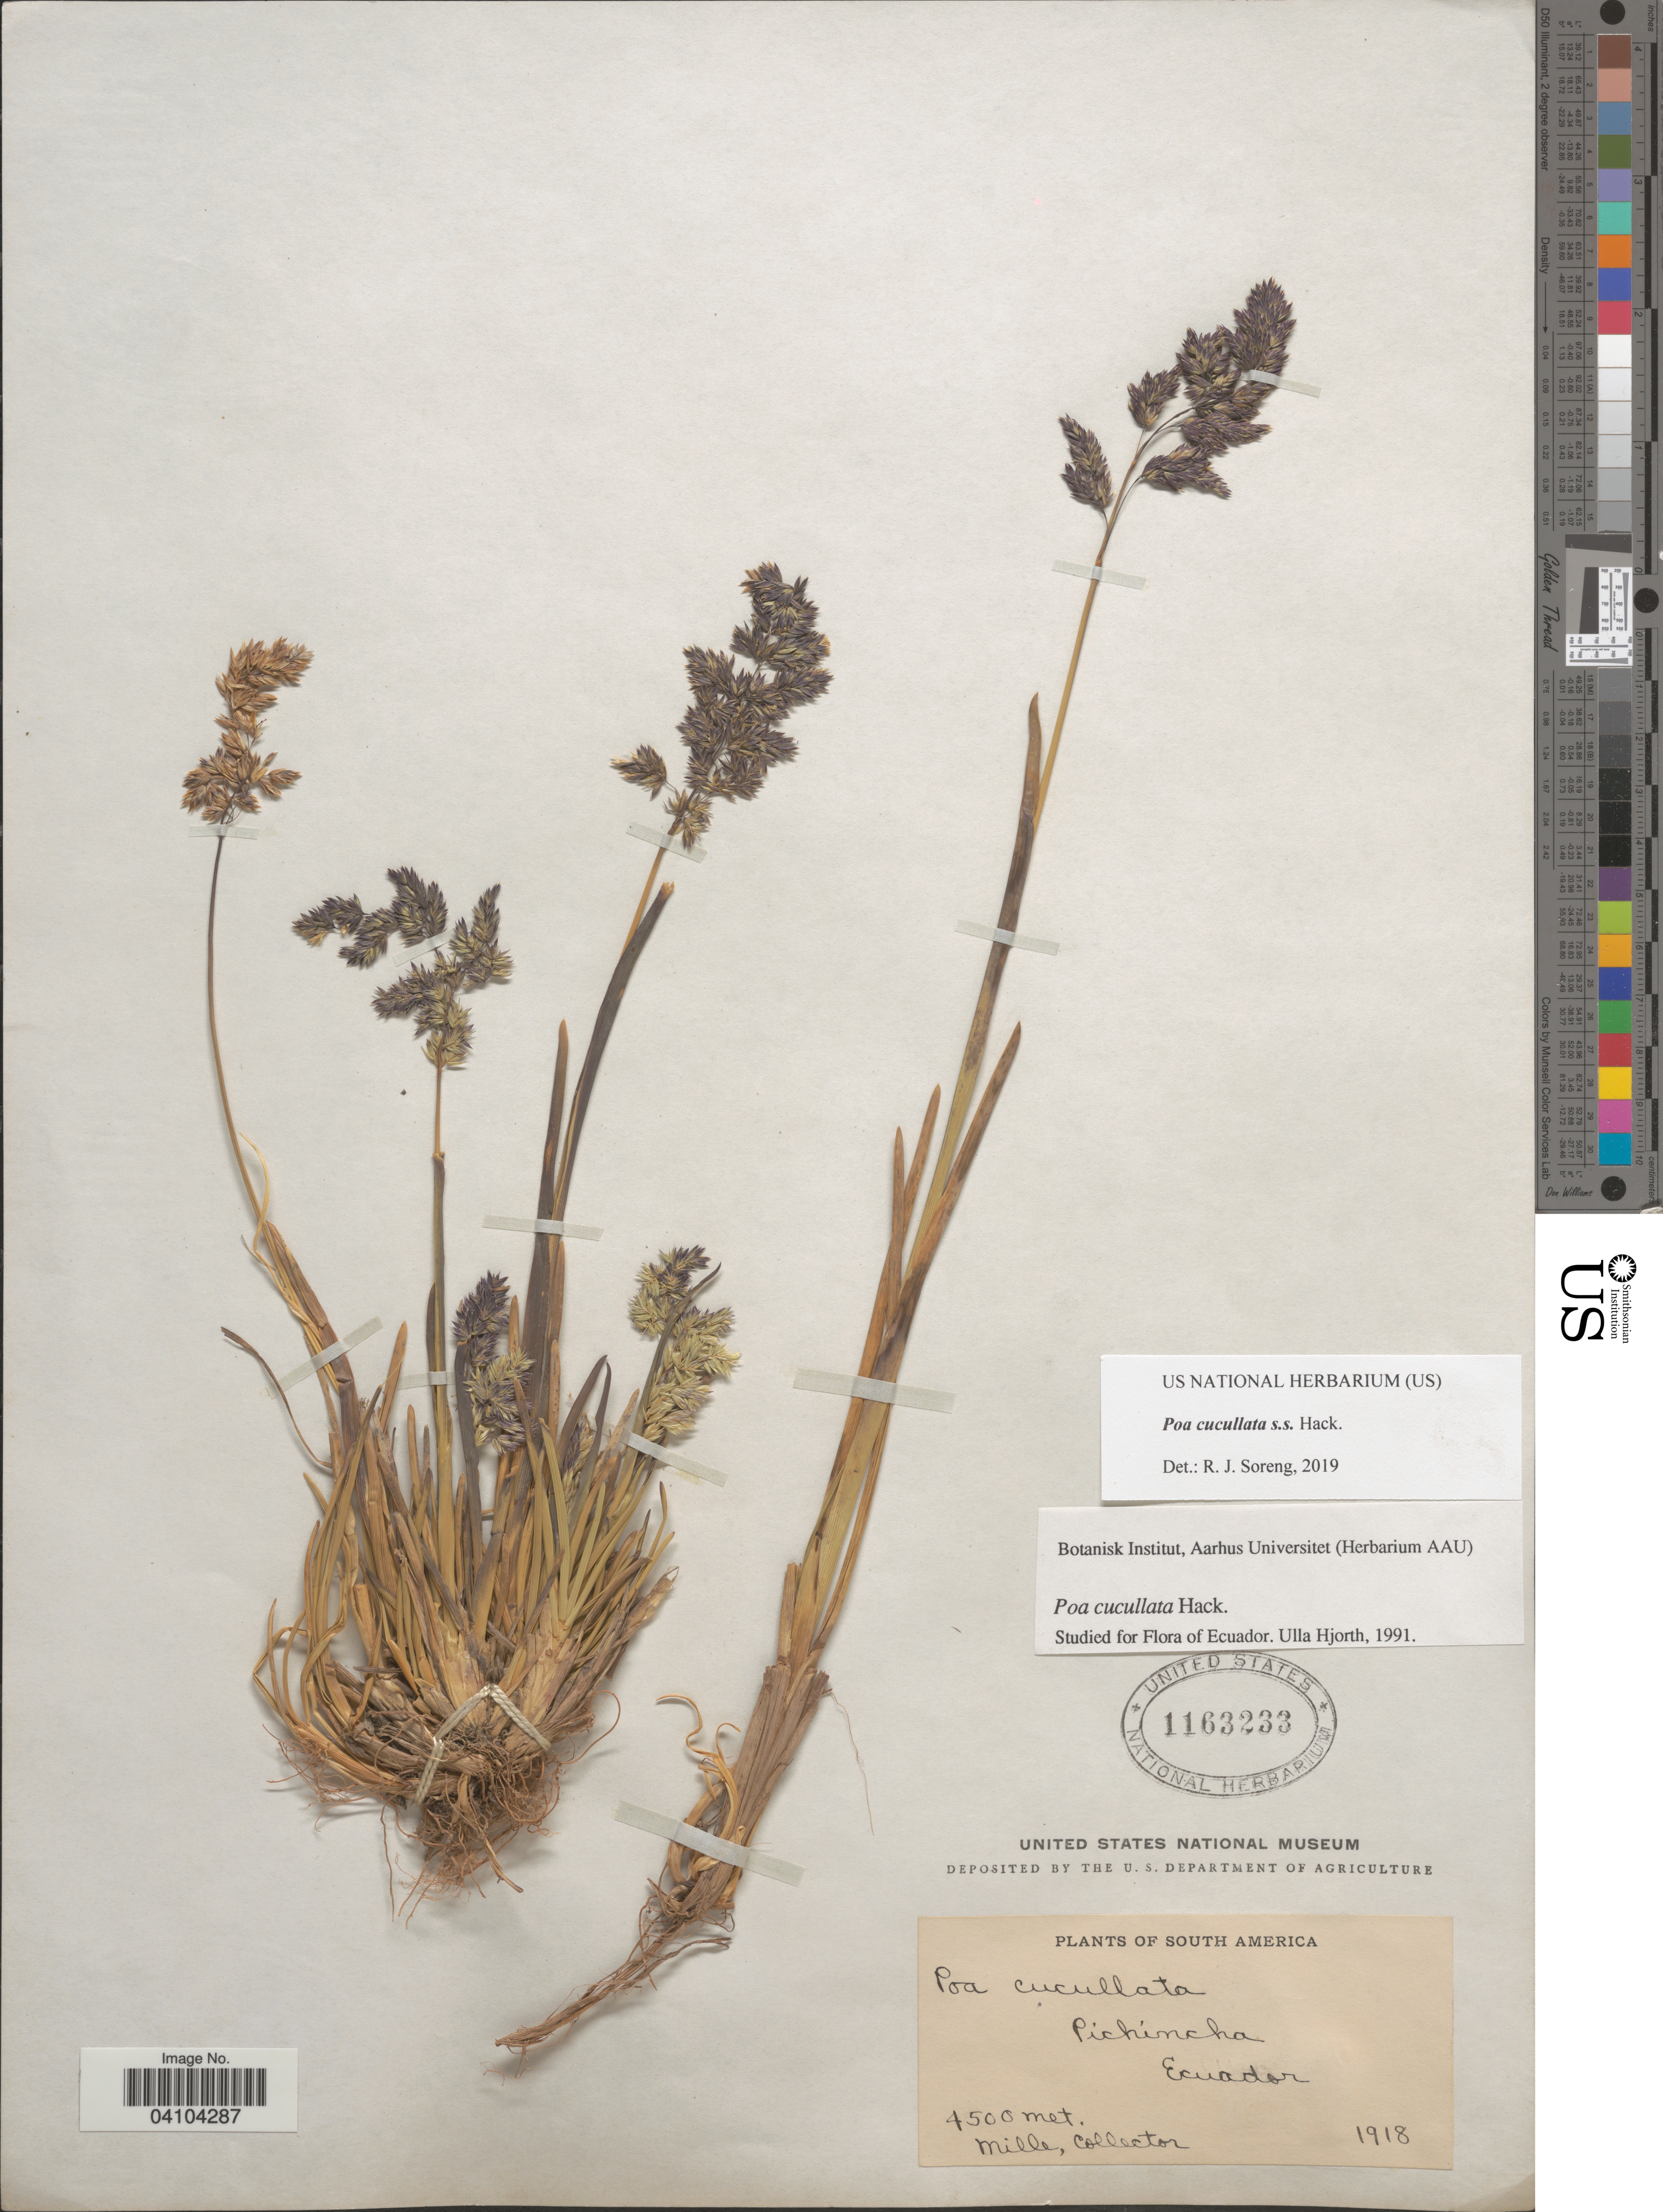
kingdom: Plantae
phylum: Tracheophyta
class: Liliopsida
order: Poales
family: Poaceae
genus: Poa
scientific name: Poa cucullata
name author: Hack.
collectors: Mille, --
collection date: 1918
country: Ecuador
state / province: Pichincha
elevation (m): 4500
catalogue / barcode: US 1163233